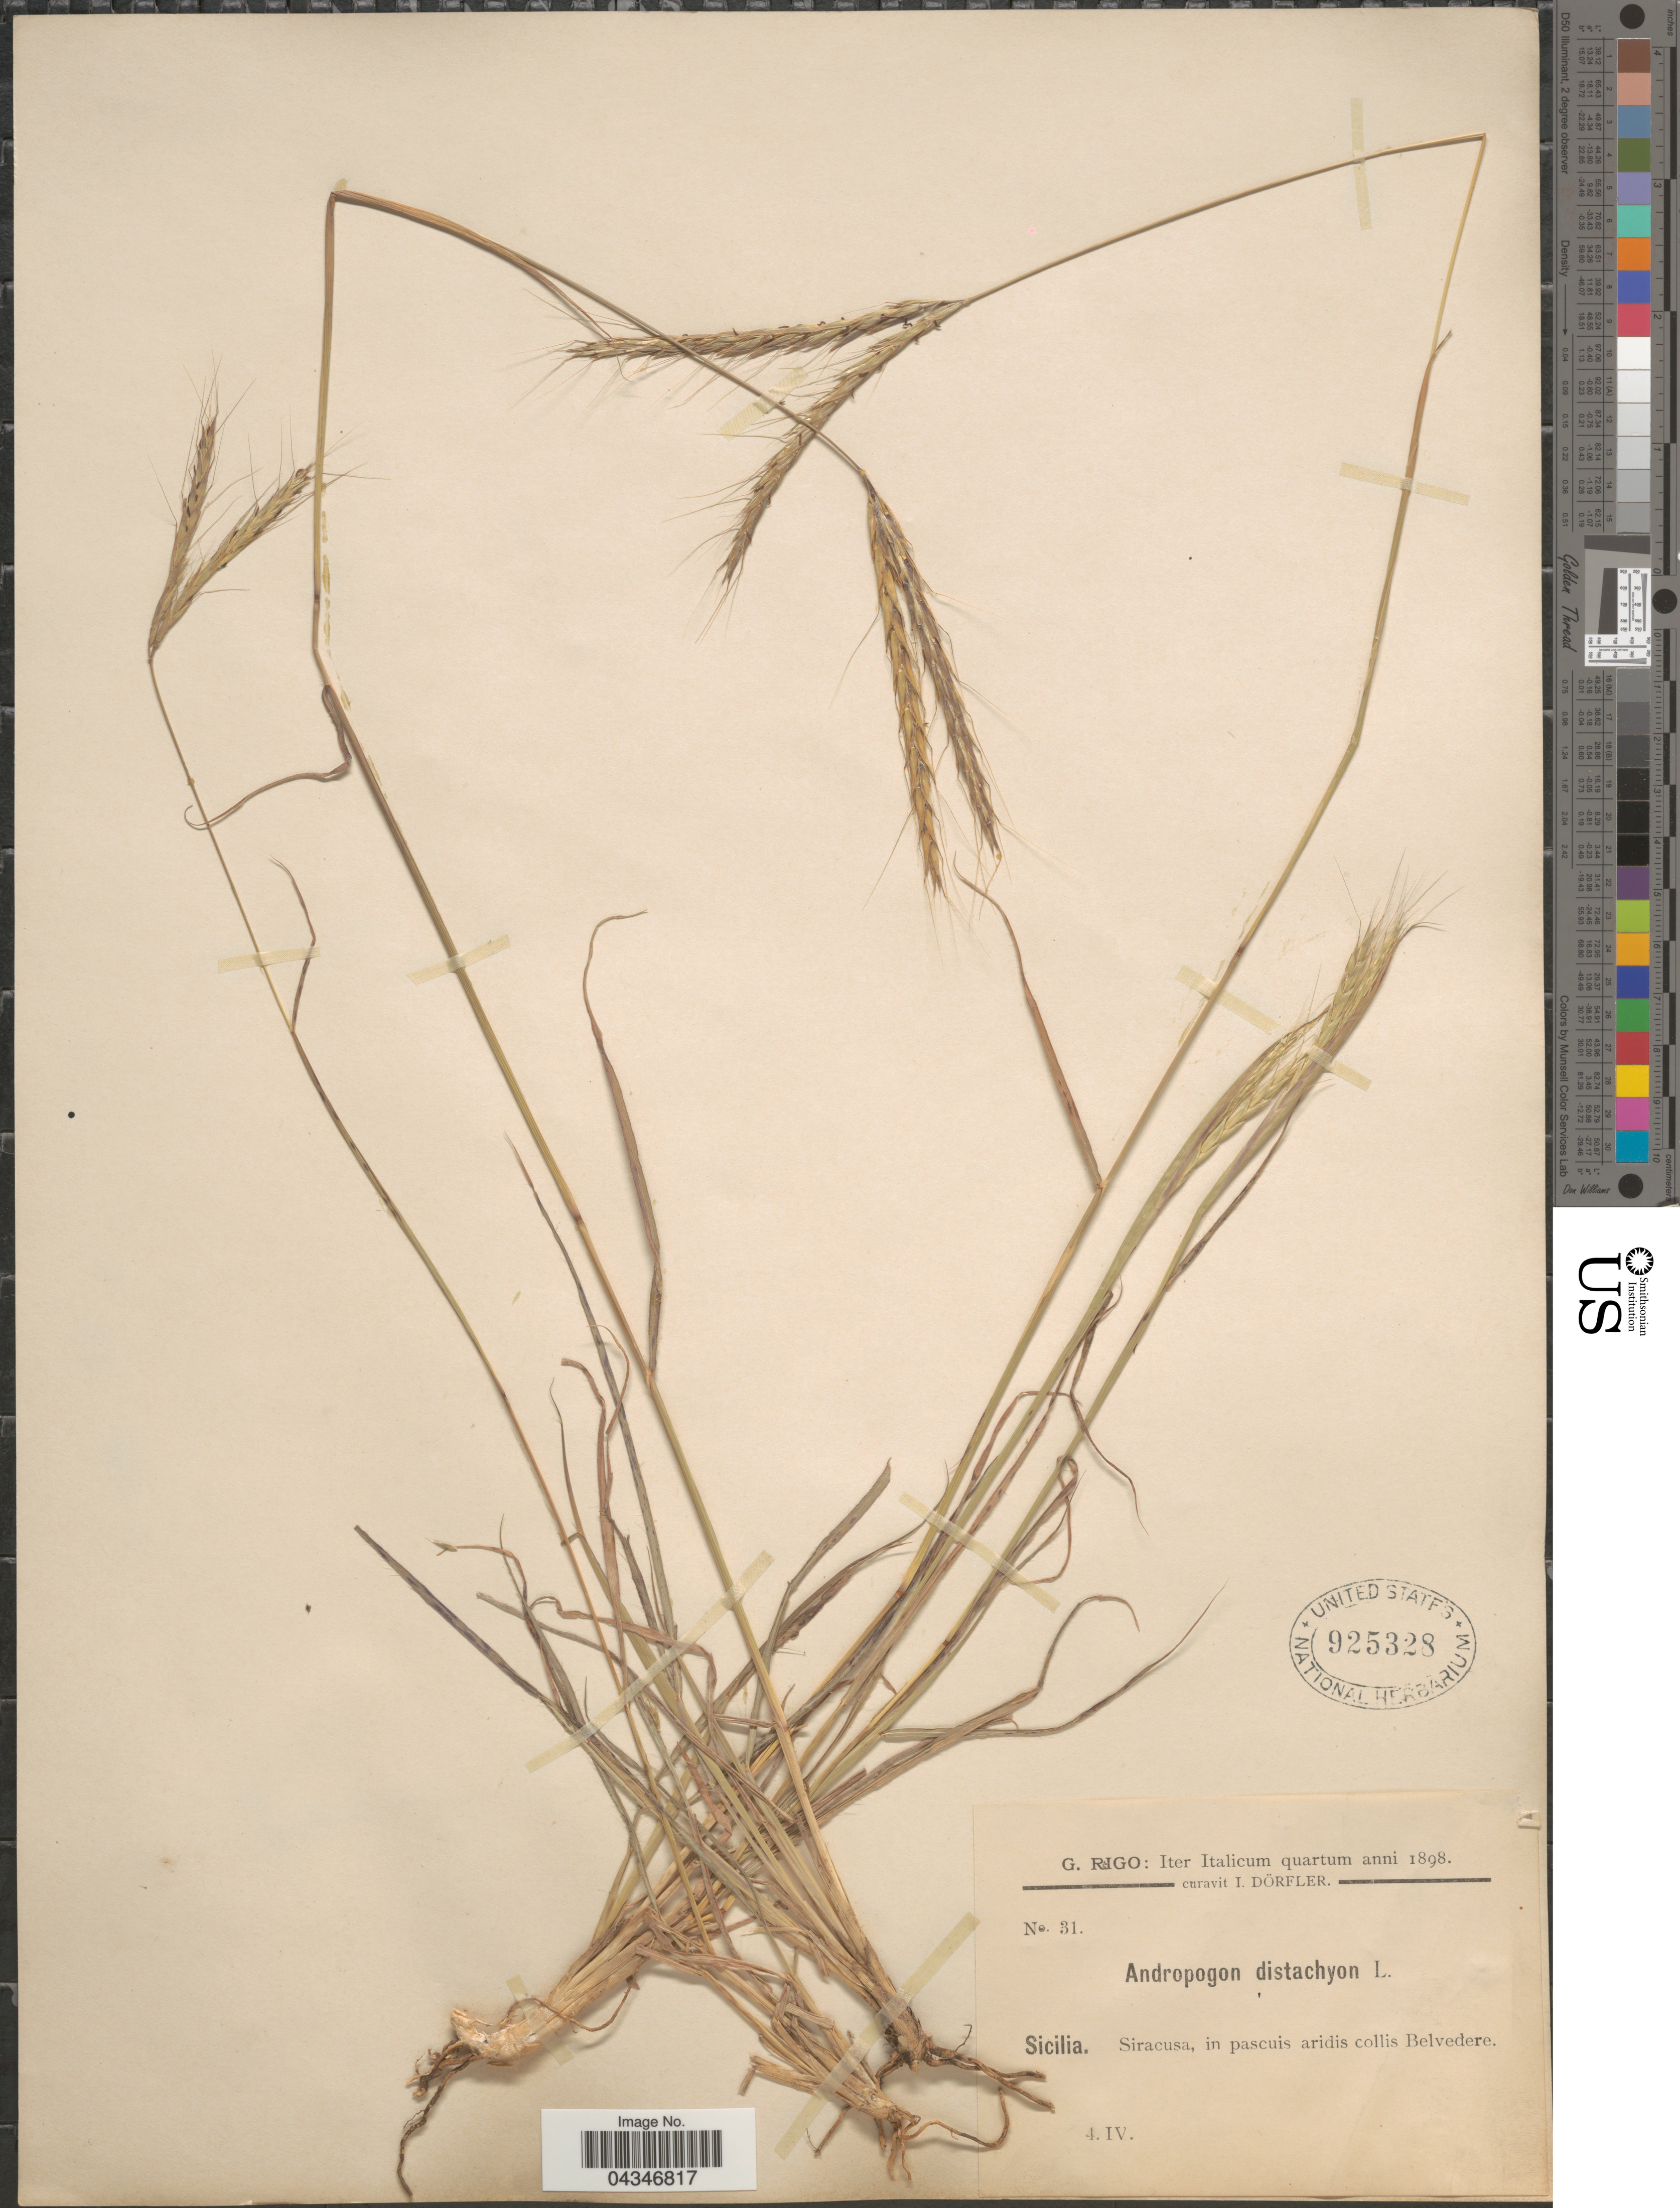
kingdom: Plantae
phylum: Tracheophyta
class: Liliopsida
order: Poales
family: Poaceae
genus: Andropogon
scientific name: Andropogon distachyos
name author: L.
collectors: G. Rigo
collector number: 31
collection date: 1898-04-04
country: Italy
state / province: Siciliana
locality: Iter Italicum quartum anni 1898. Sircusa, in pascuis aridis collis Belvedere.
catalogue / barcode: US 925328